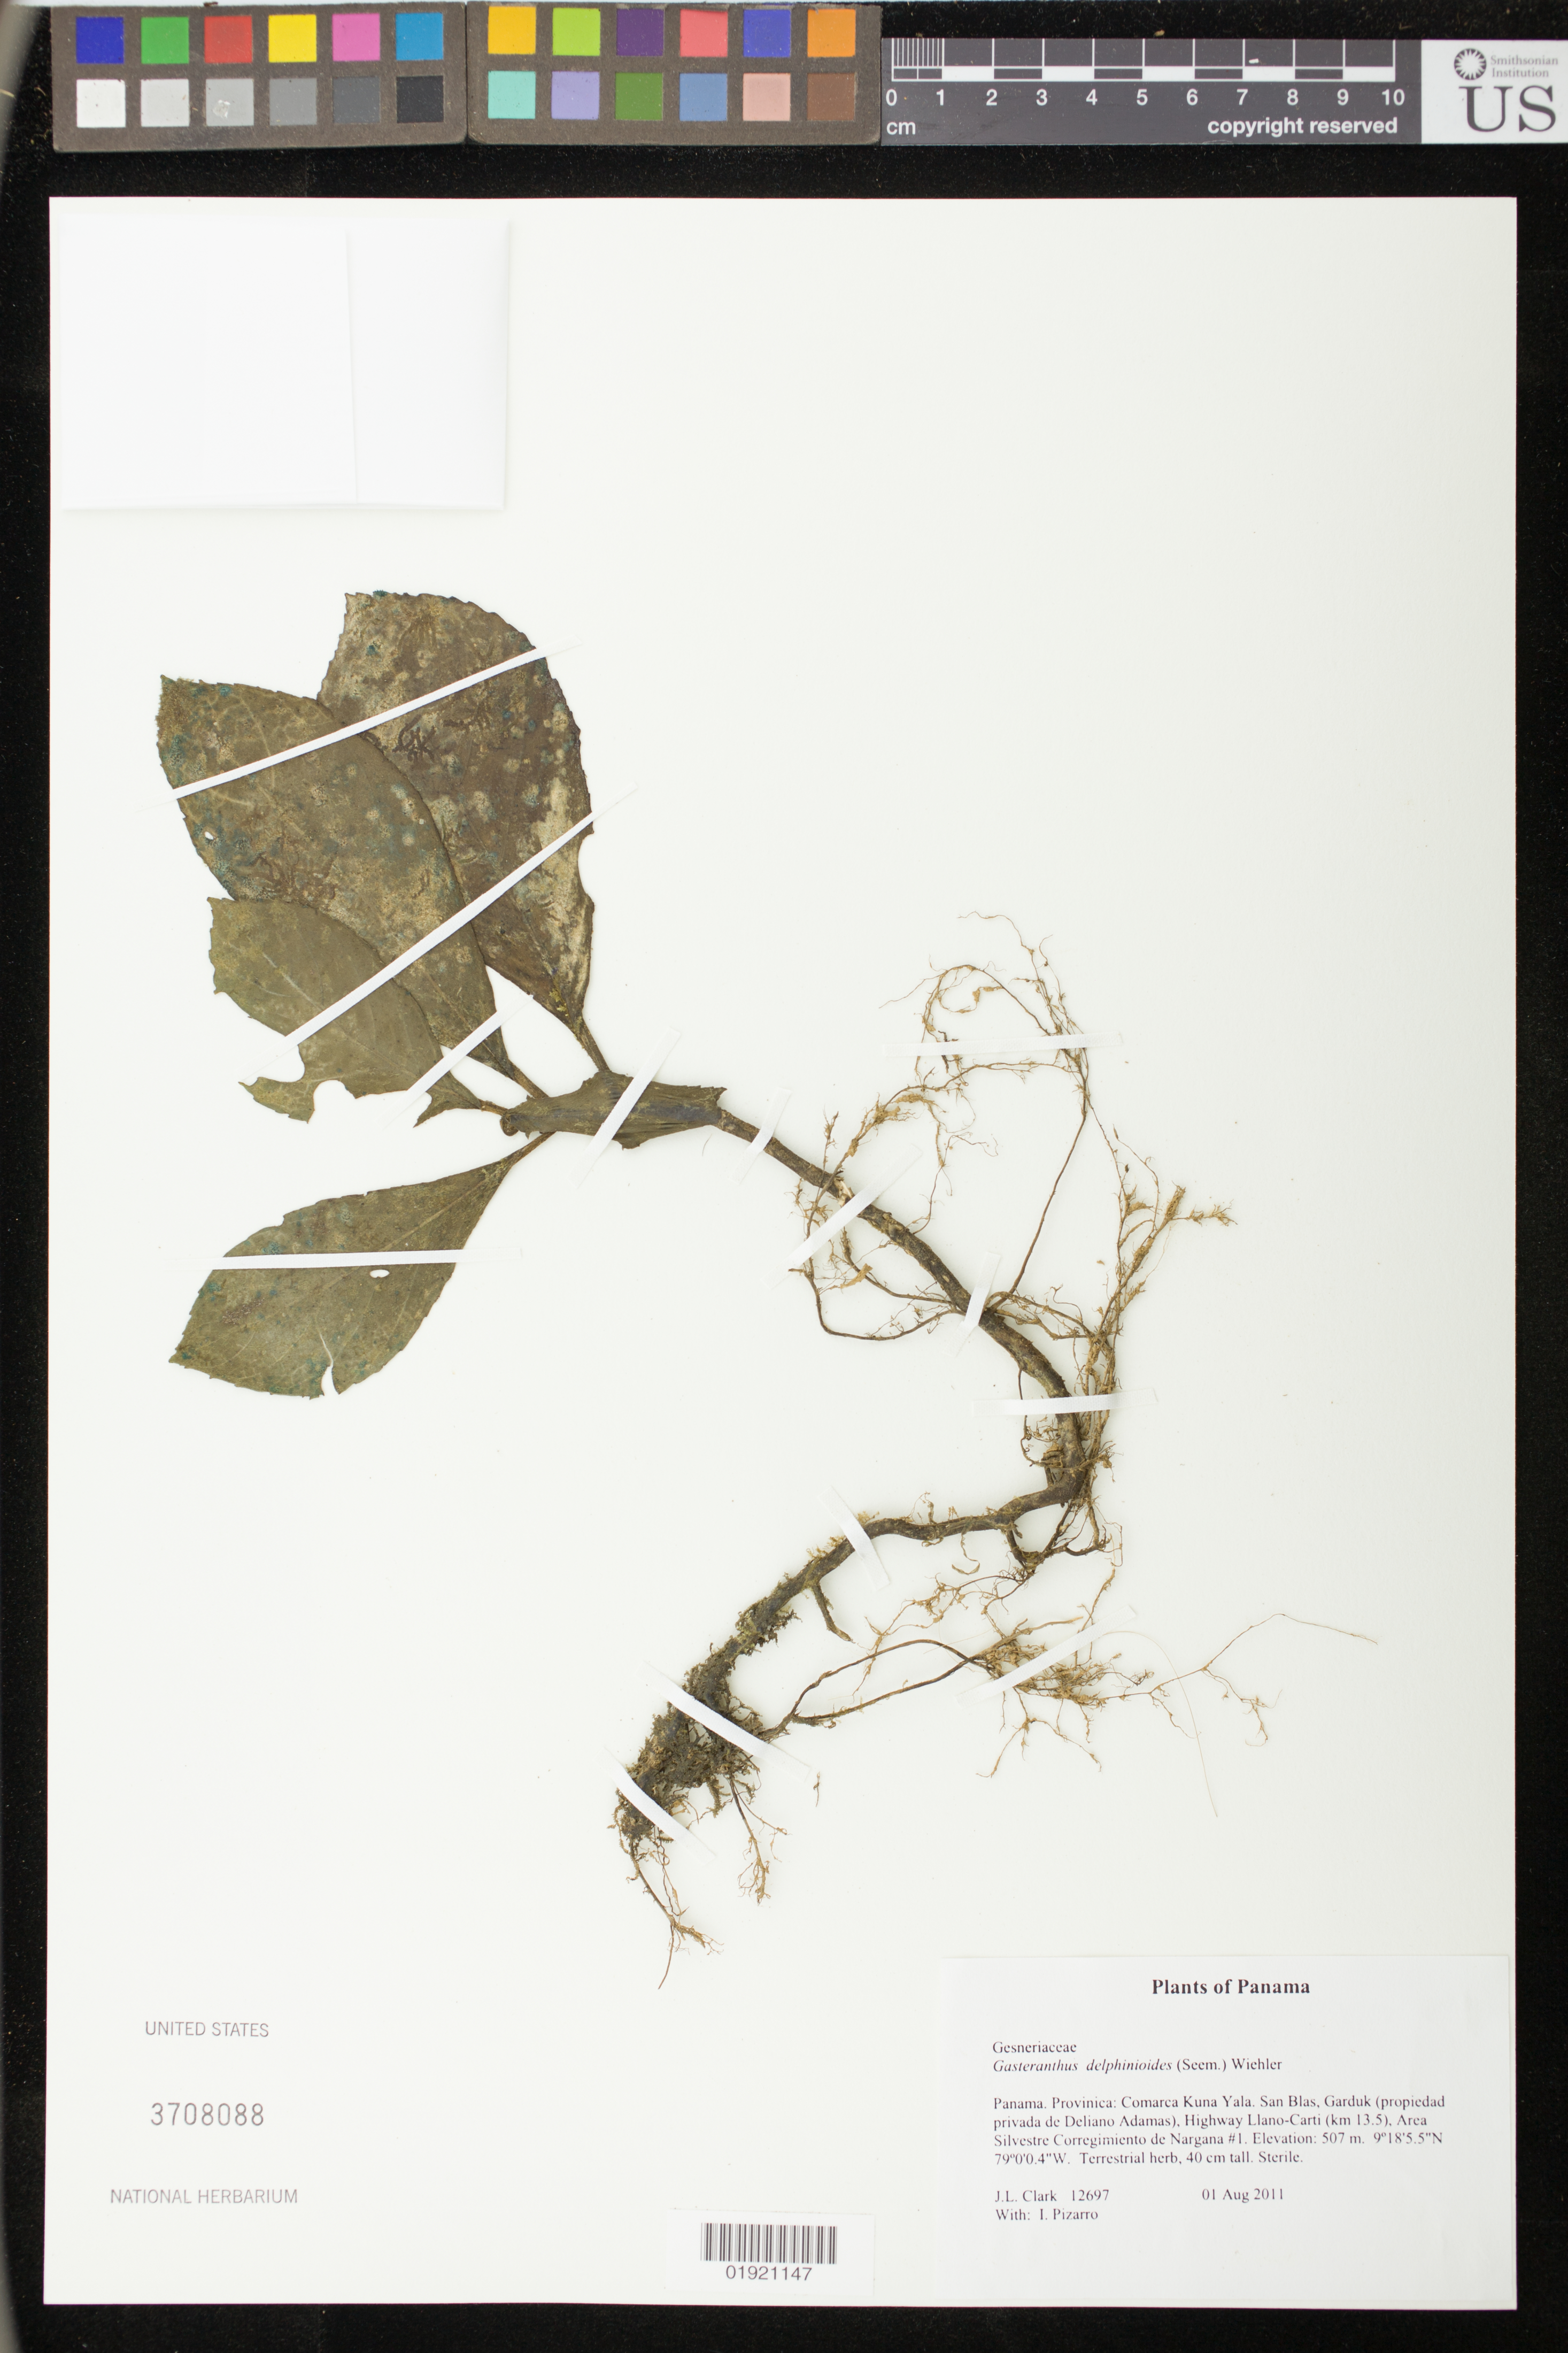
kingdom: Plantae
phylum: Tracheophyta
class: Magnoliopsida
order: Lamiales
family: Gesneriaceae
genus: Gasteranthus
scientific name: Gasteranthus delphinioides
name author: (Seem.) Wiehler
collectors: J. L. Clark & I. Pizarro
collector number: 12697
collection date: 2011-08-01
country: Panama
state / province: Kuna Yala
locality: Provincia: Comarca Kuna Yala. San Blas, Garduk (propriedad privada de Deliano Adamas), Highway Llano-Carti (km 13.5). Area Silvestre Corregimiento de Nargana #1.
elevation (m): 507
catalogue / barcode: US 3708088